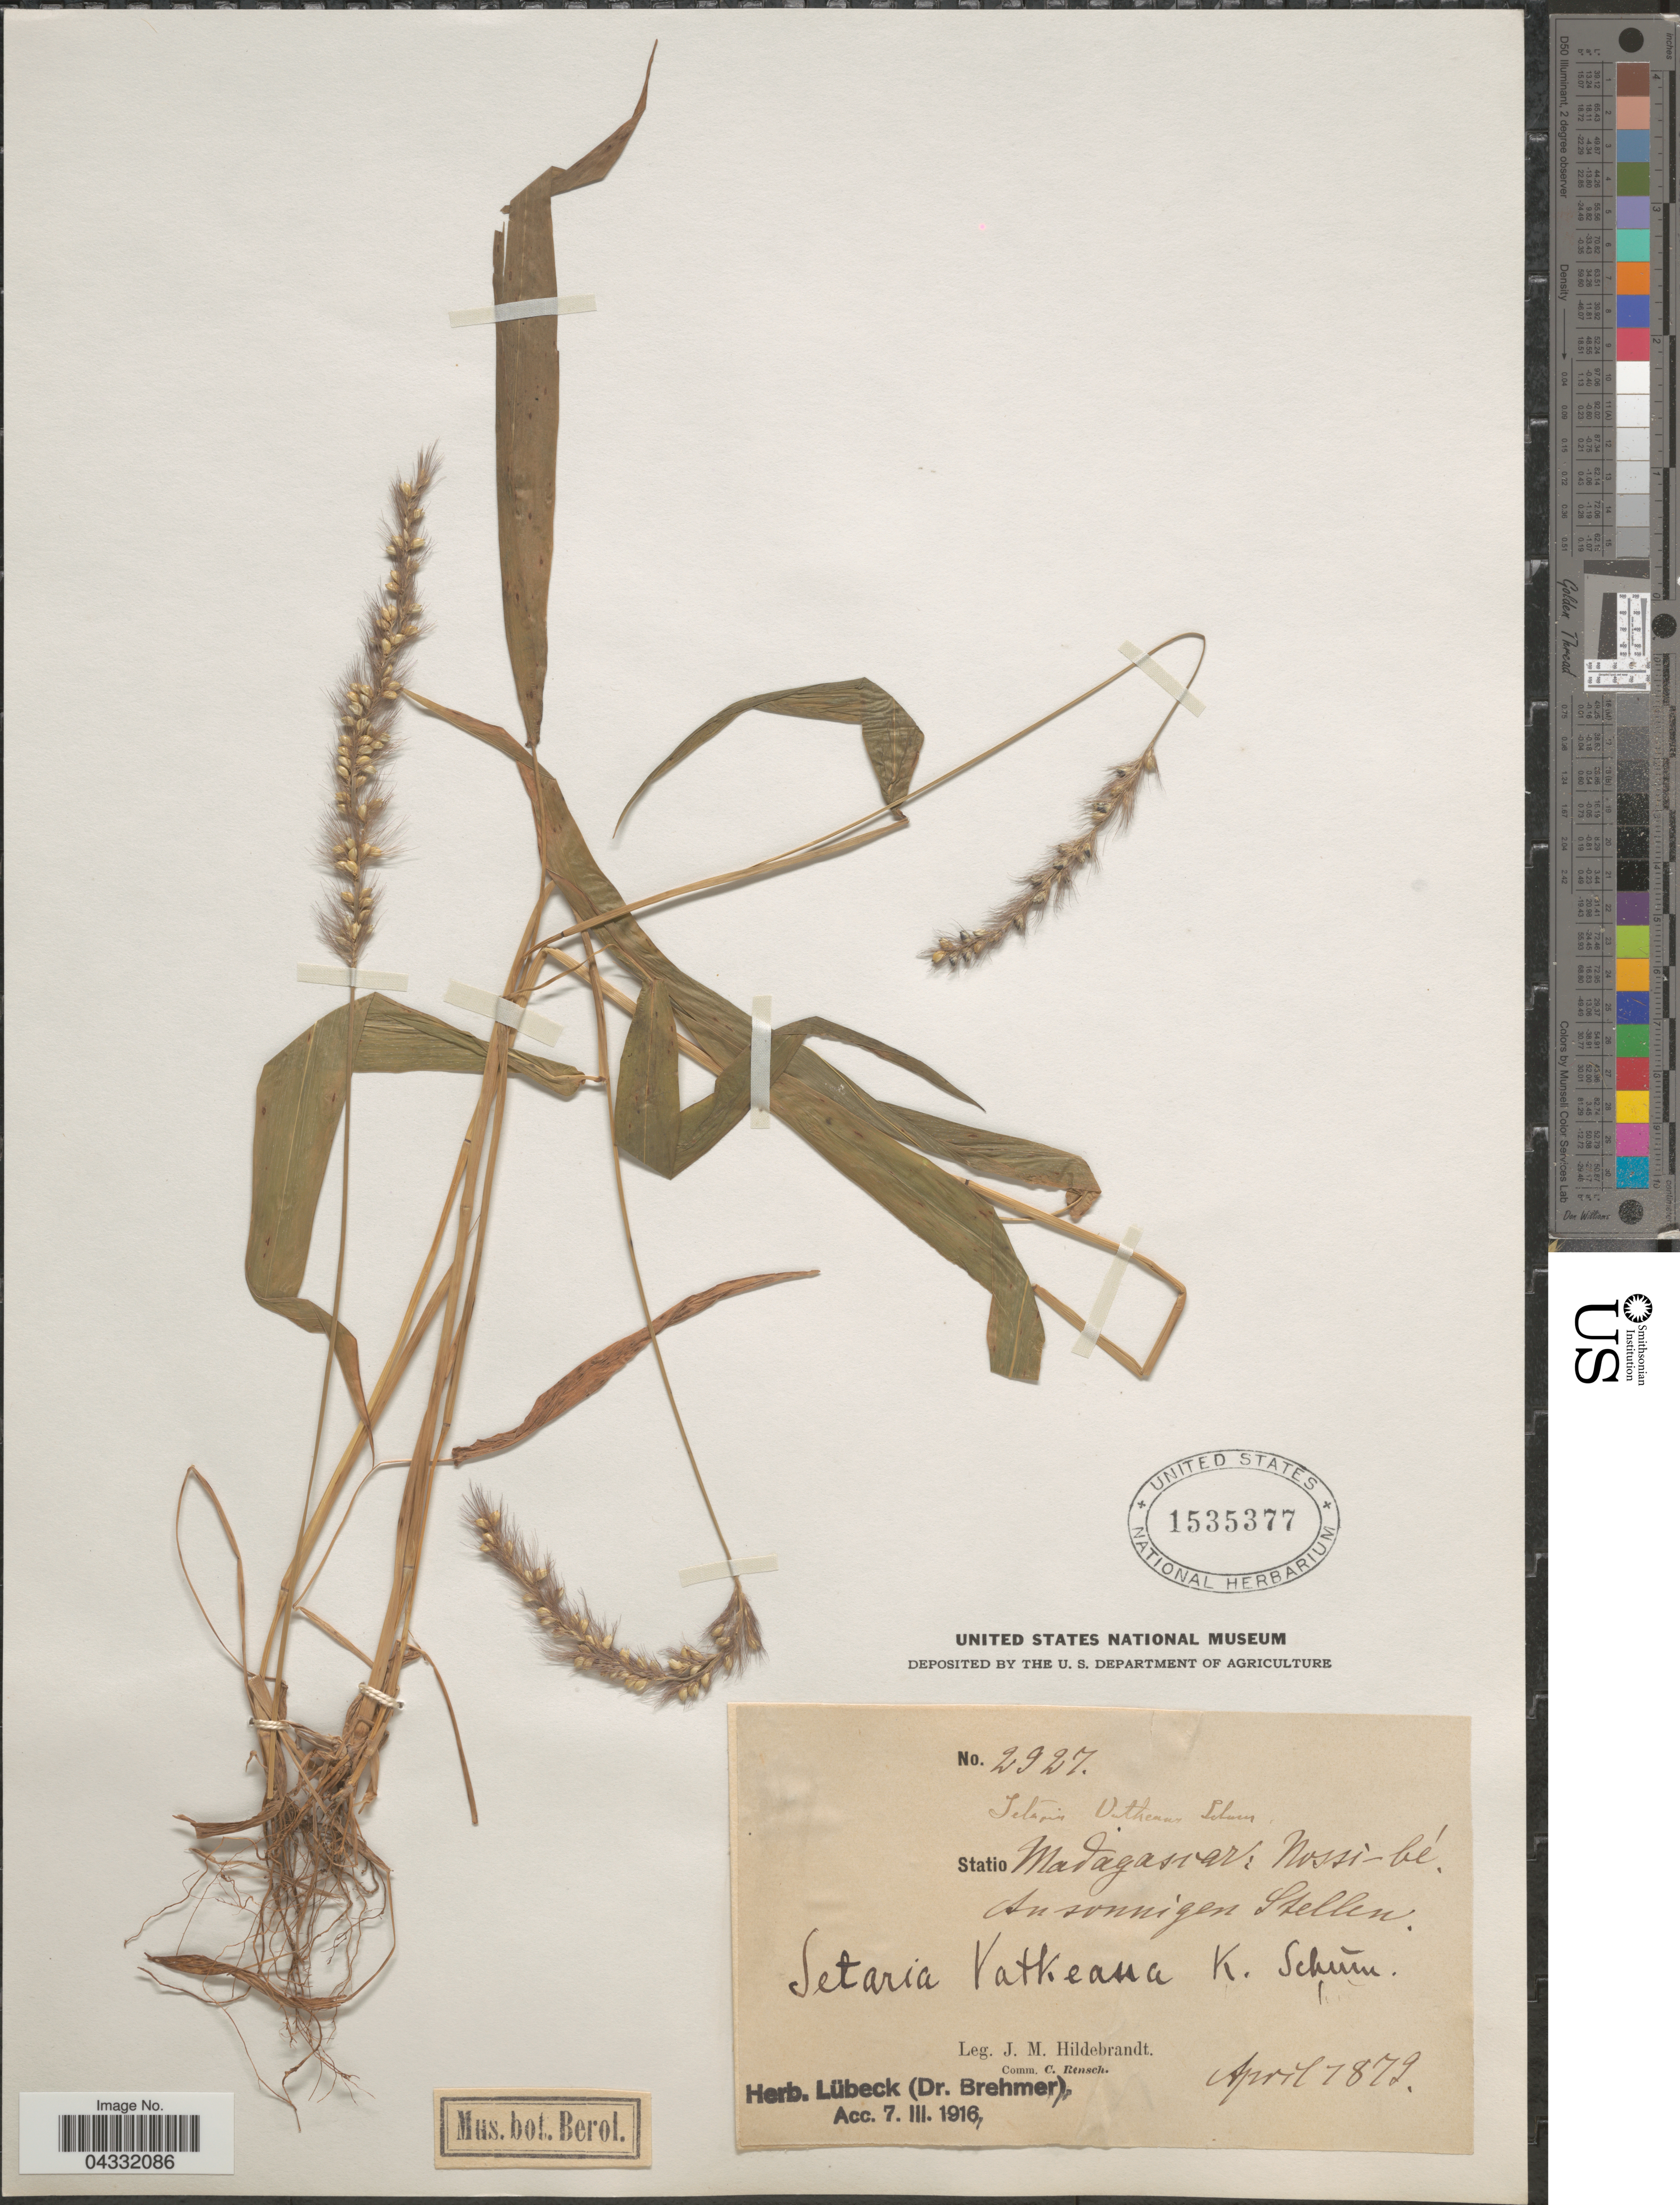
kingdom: Plantae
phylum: Tracheophyta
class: Liliopsida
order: Poales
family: Poaceae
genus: Setaria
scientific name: Setaria vatkeana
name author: K. Schum.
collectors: J. Hildebrandt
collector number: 2927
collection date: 1872-04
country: Madagascar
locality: Statio Madagascar: Nossi-bé. An sonnigen Stellen.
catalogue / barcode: US 1535377